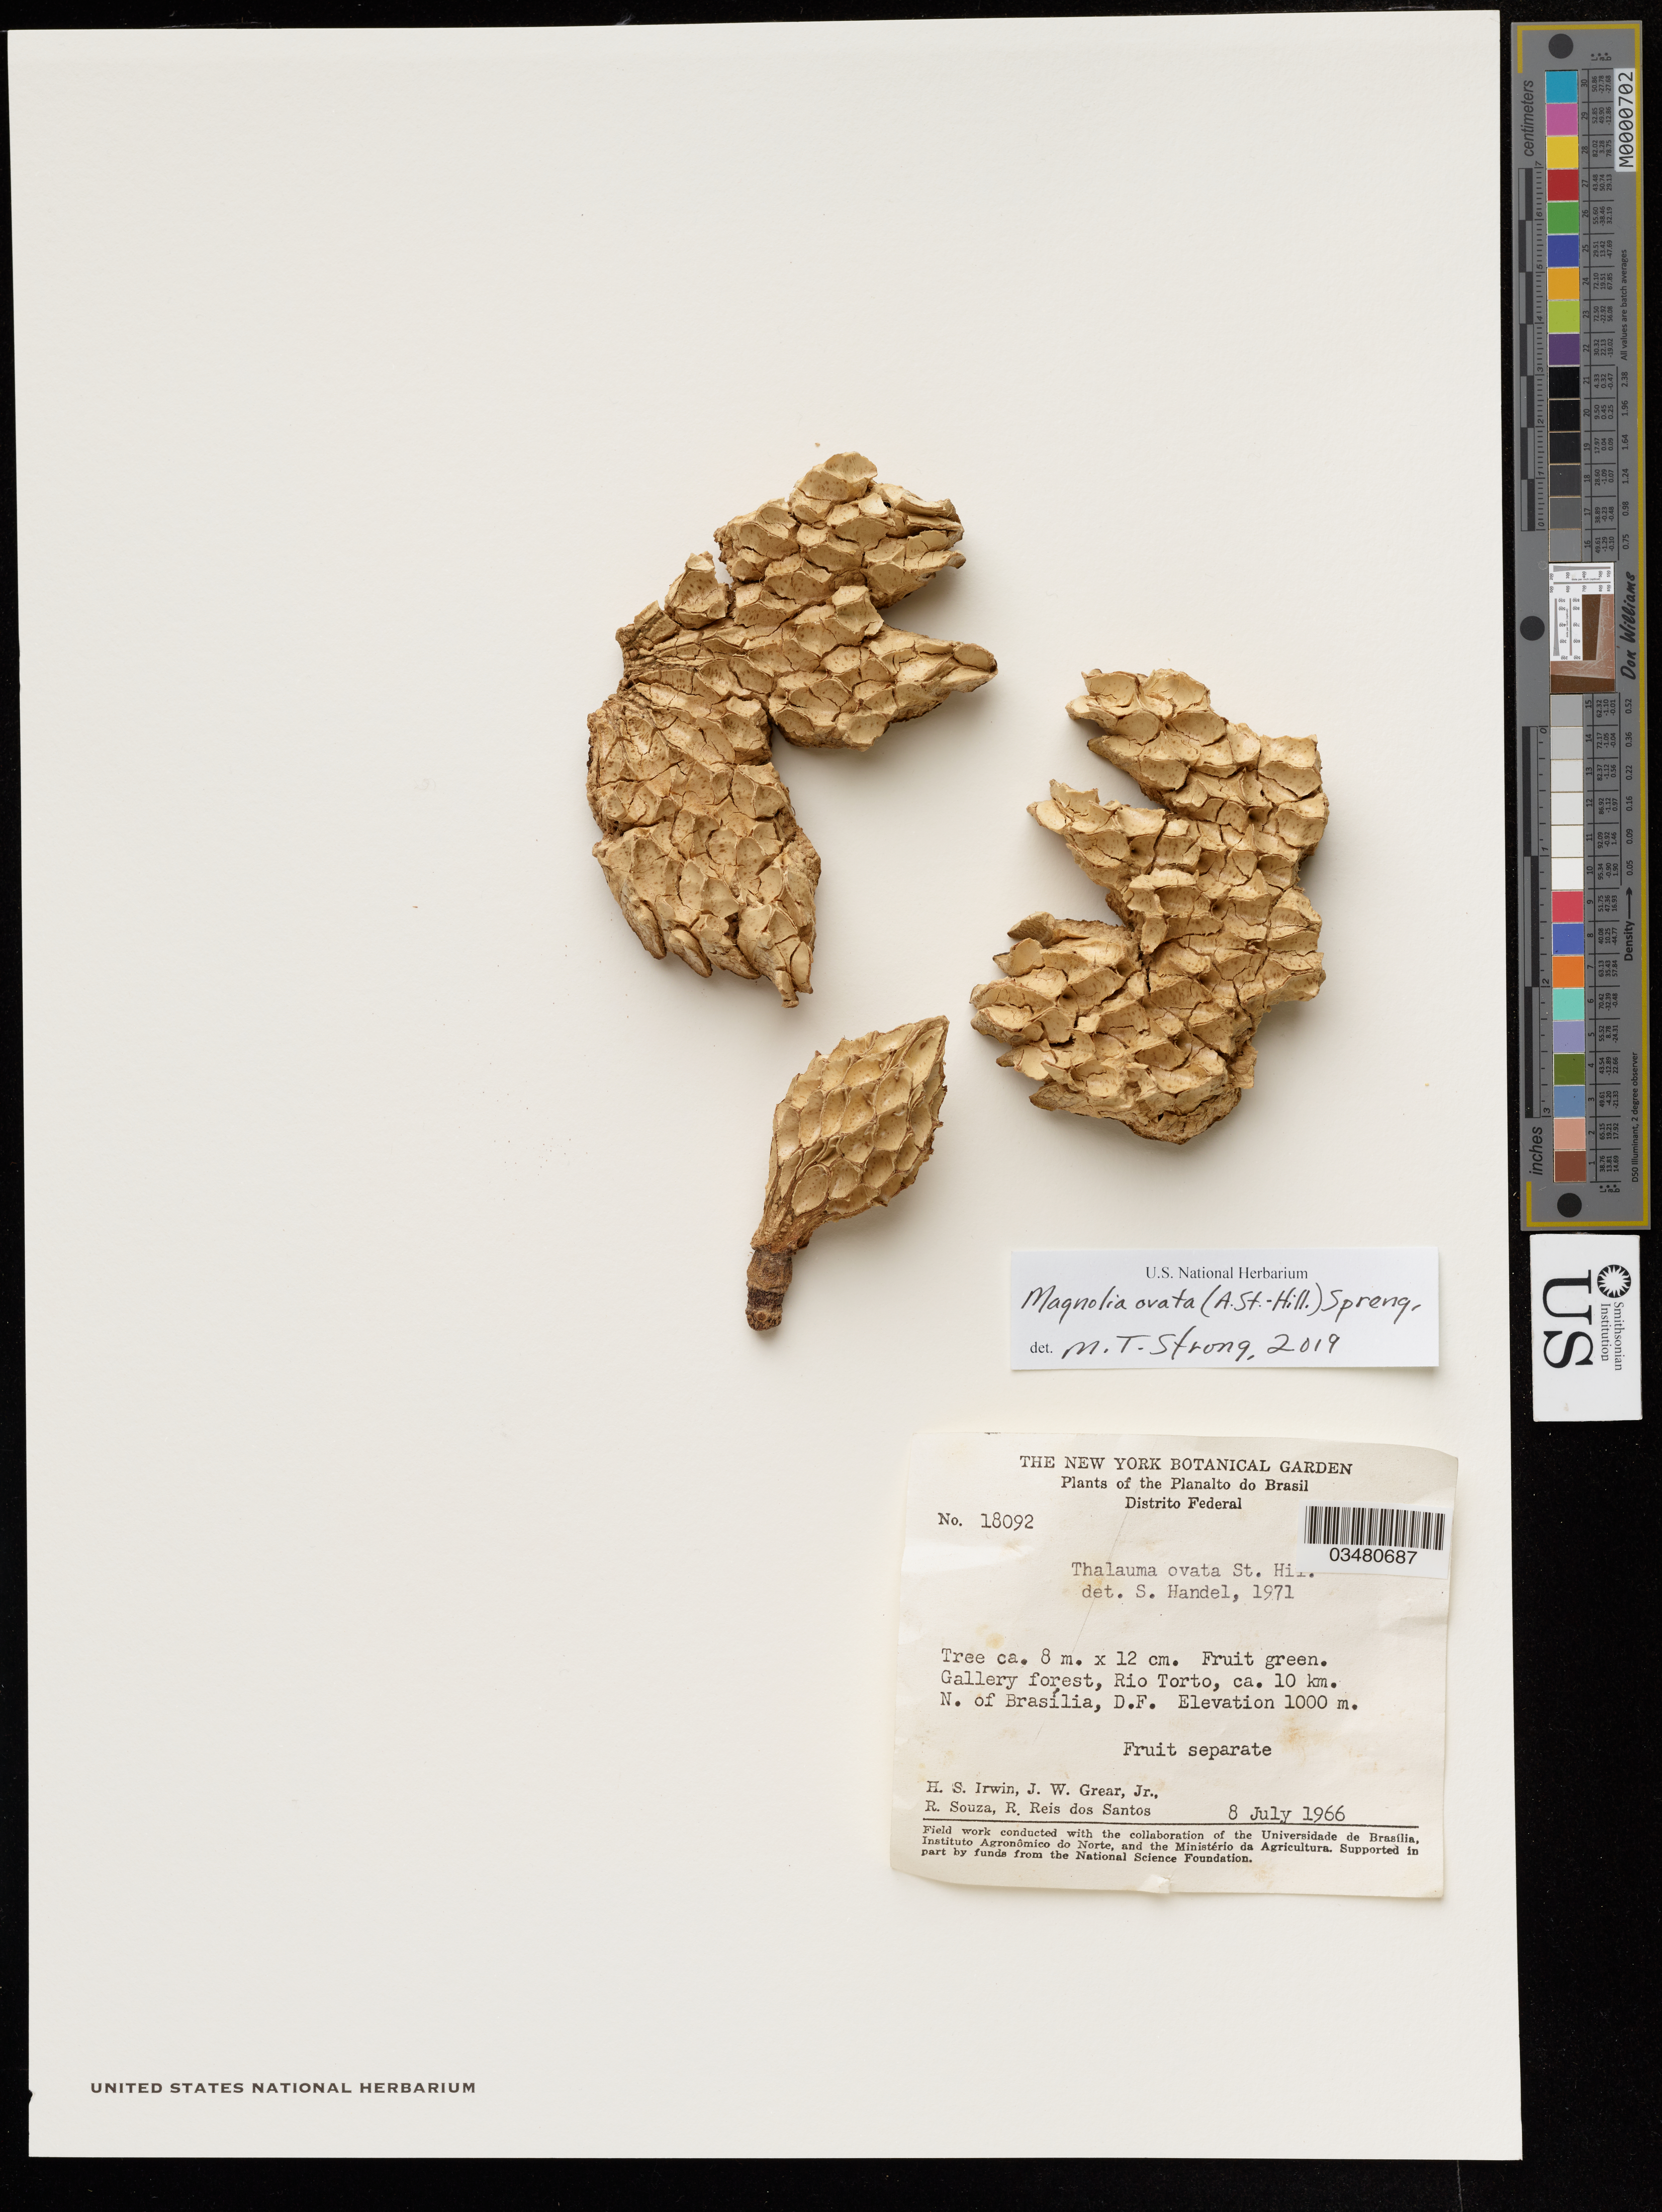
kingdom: Plantae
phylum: Tracheophyta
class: Magnoliopsida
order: Magnoliales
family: Magnoliaceae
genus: Magnolia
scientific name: Magnolia ovata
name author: (A. St.-Hil.) Spreng.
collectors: H. Irwin, J. W. Grear, R. Souza & R. Reis dos Santos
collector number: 18092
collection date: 1966-07-08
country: Brazil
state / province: Distrito Federal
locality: Planalto do Brasil, Rio Torto, ca 10 km N of Brasilia, D. F.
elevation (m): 1000